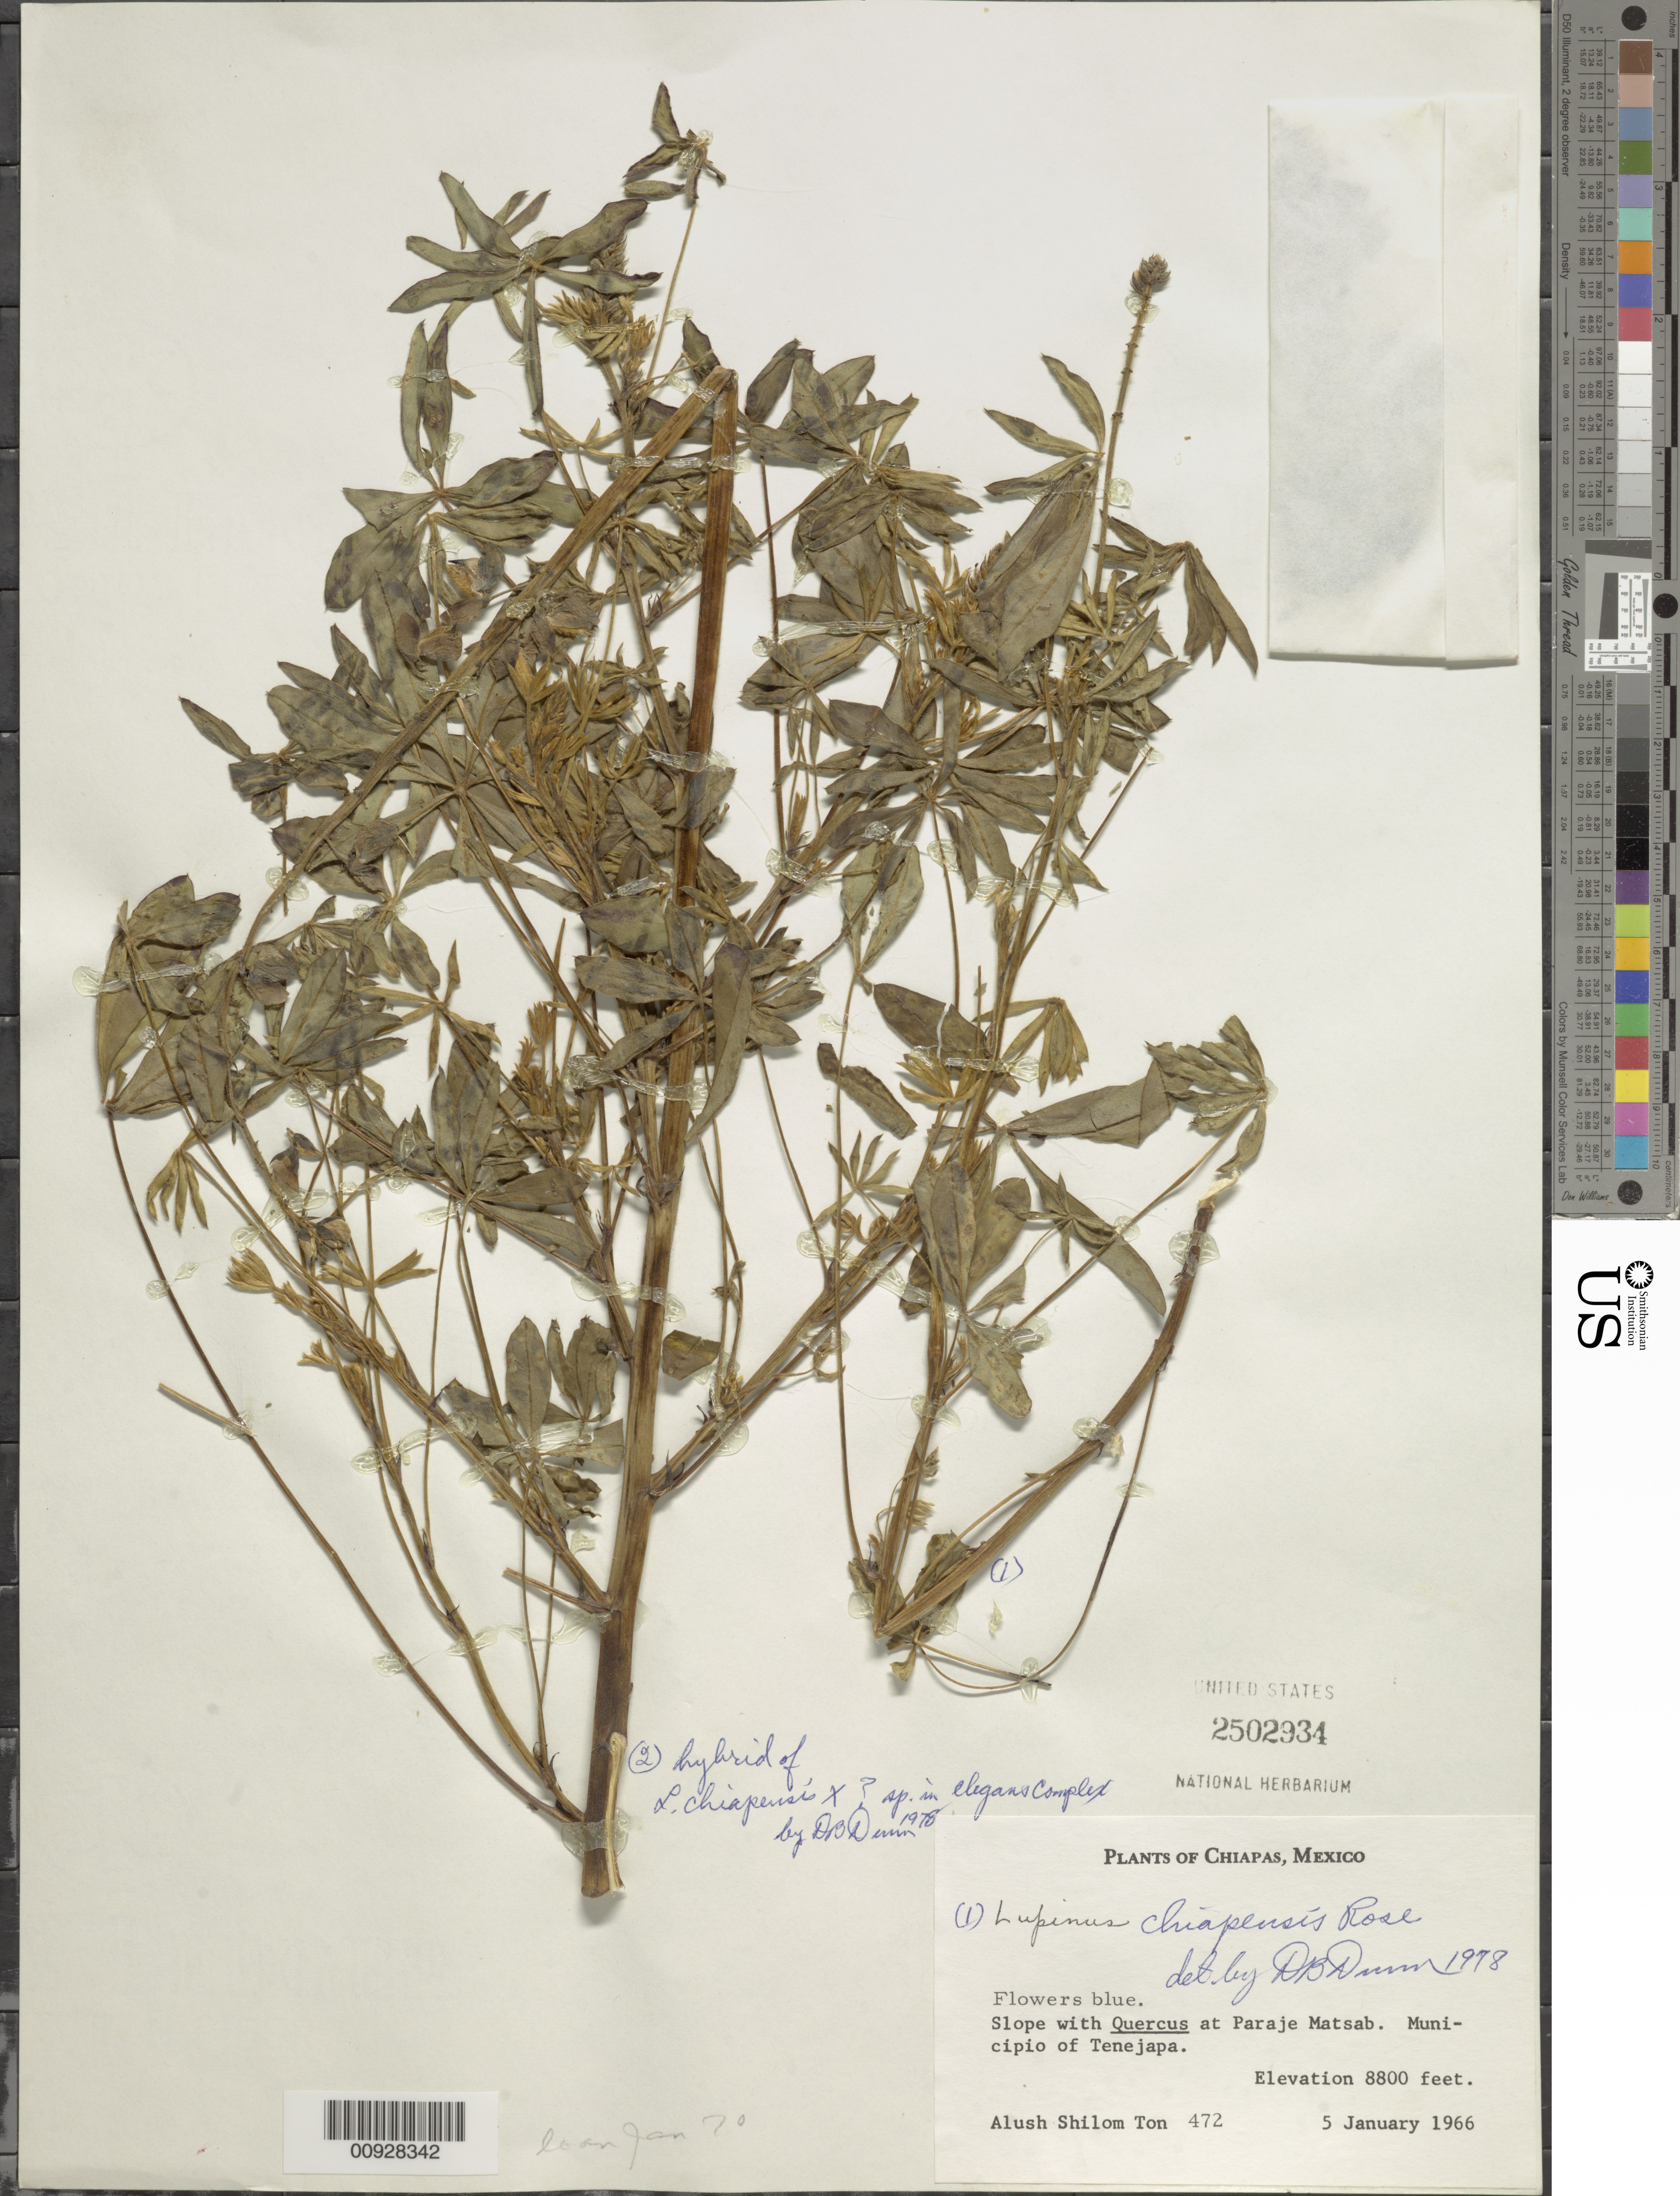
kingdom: Plantae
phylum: Tracheophyta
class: Magnoliopsida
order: Fabales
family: Fabaceae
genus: Lupinus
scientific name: Lupinus chiapensis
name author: Rose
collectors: A. Shilom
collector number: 472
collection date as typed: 05 Jan 1966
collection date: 1966-01-05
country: Mexico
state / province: Chiapas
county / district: Tenejapa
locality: At Paraje Matsab. Municipio of Tenejapa, Chiapas.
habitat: Slope with Quercus.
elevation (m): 2682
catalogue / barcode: US 2502934